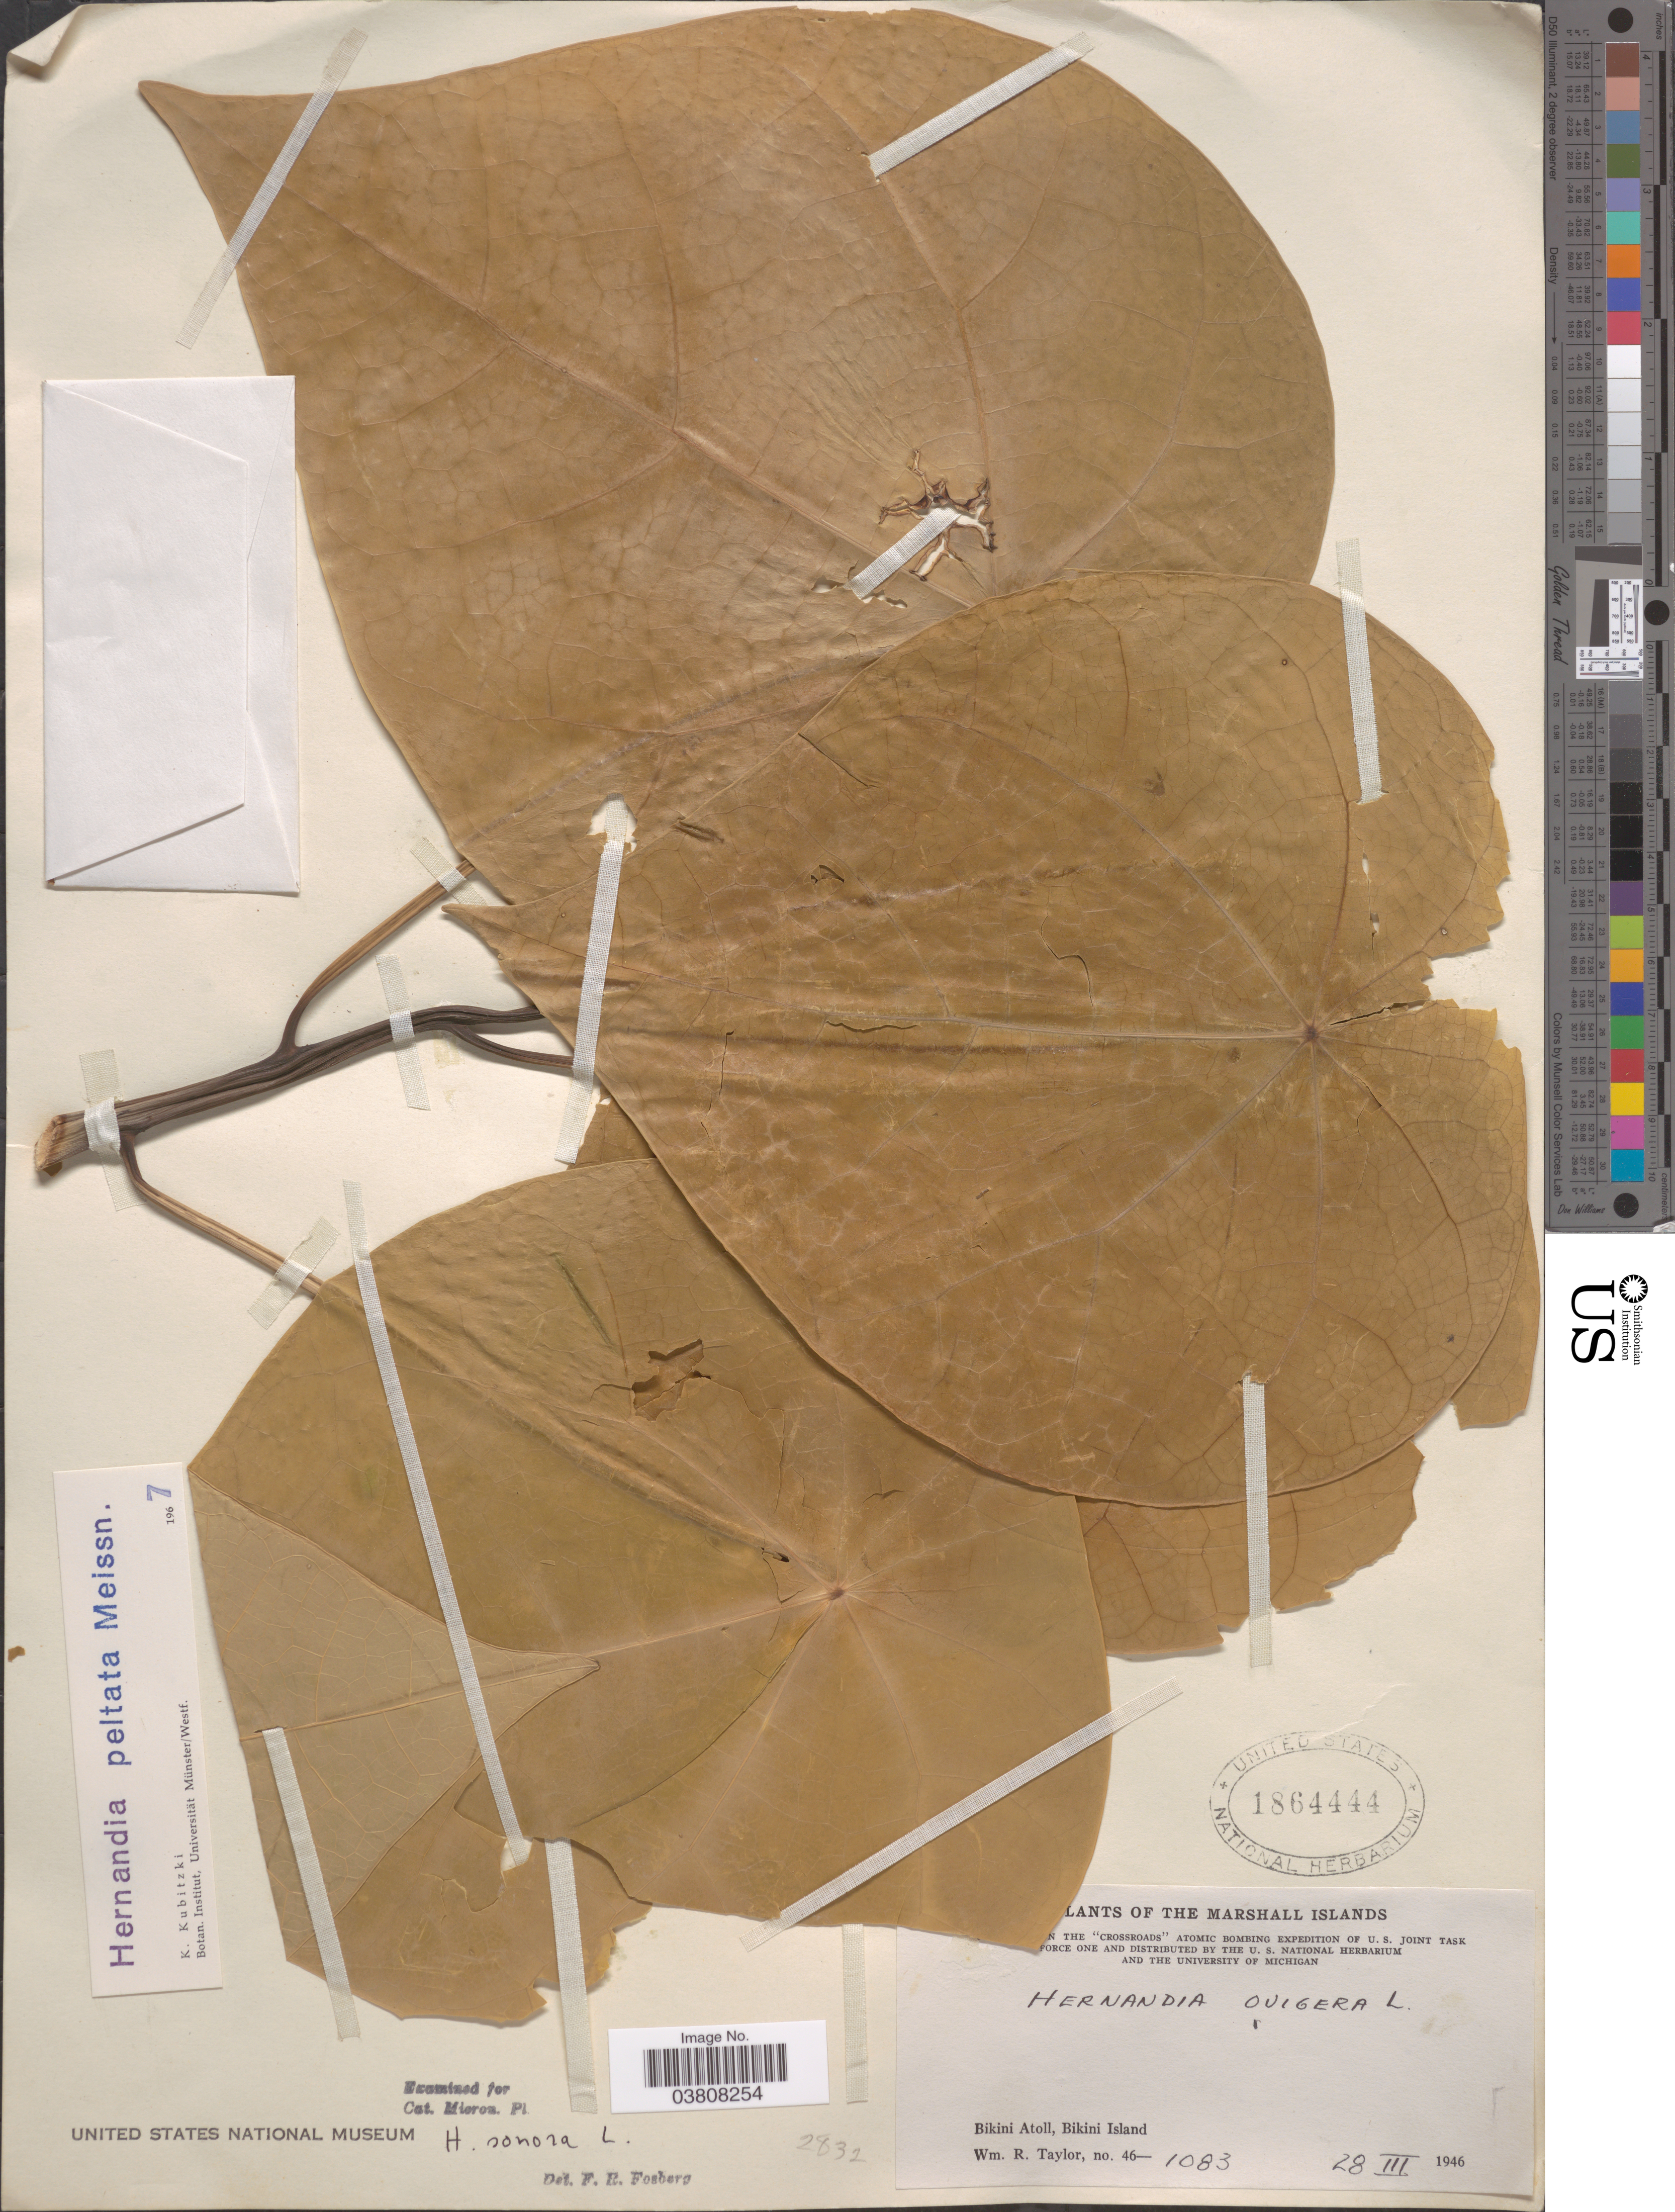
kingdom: Plantae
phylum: Tracheophyta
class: Magnoliopsida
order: Laurales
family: Hernandiaceae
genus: Hernandia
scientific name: Hernandia nymphaeifolia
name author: (C. Presl) Kubitzki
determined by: Strong, Mark T., (BOT), Smithsonian Institution - National Museum of Natural History (UNITED STATES)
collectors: W. R. Taylor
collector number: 46-1083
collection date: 1946-03-28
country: Marshall Islands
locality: Bikini Atoll, Bikini Island.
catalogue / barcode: US 1864444